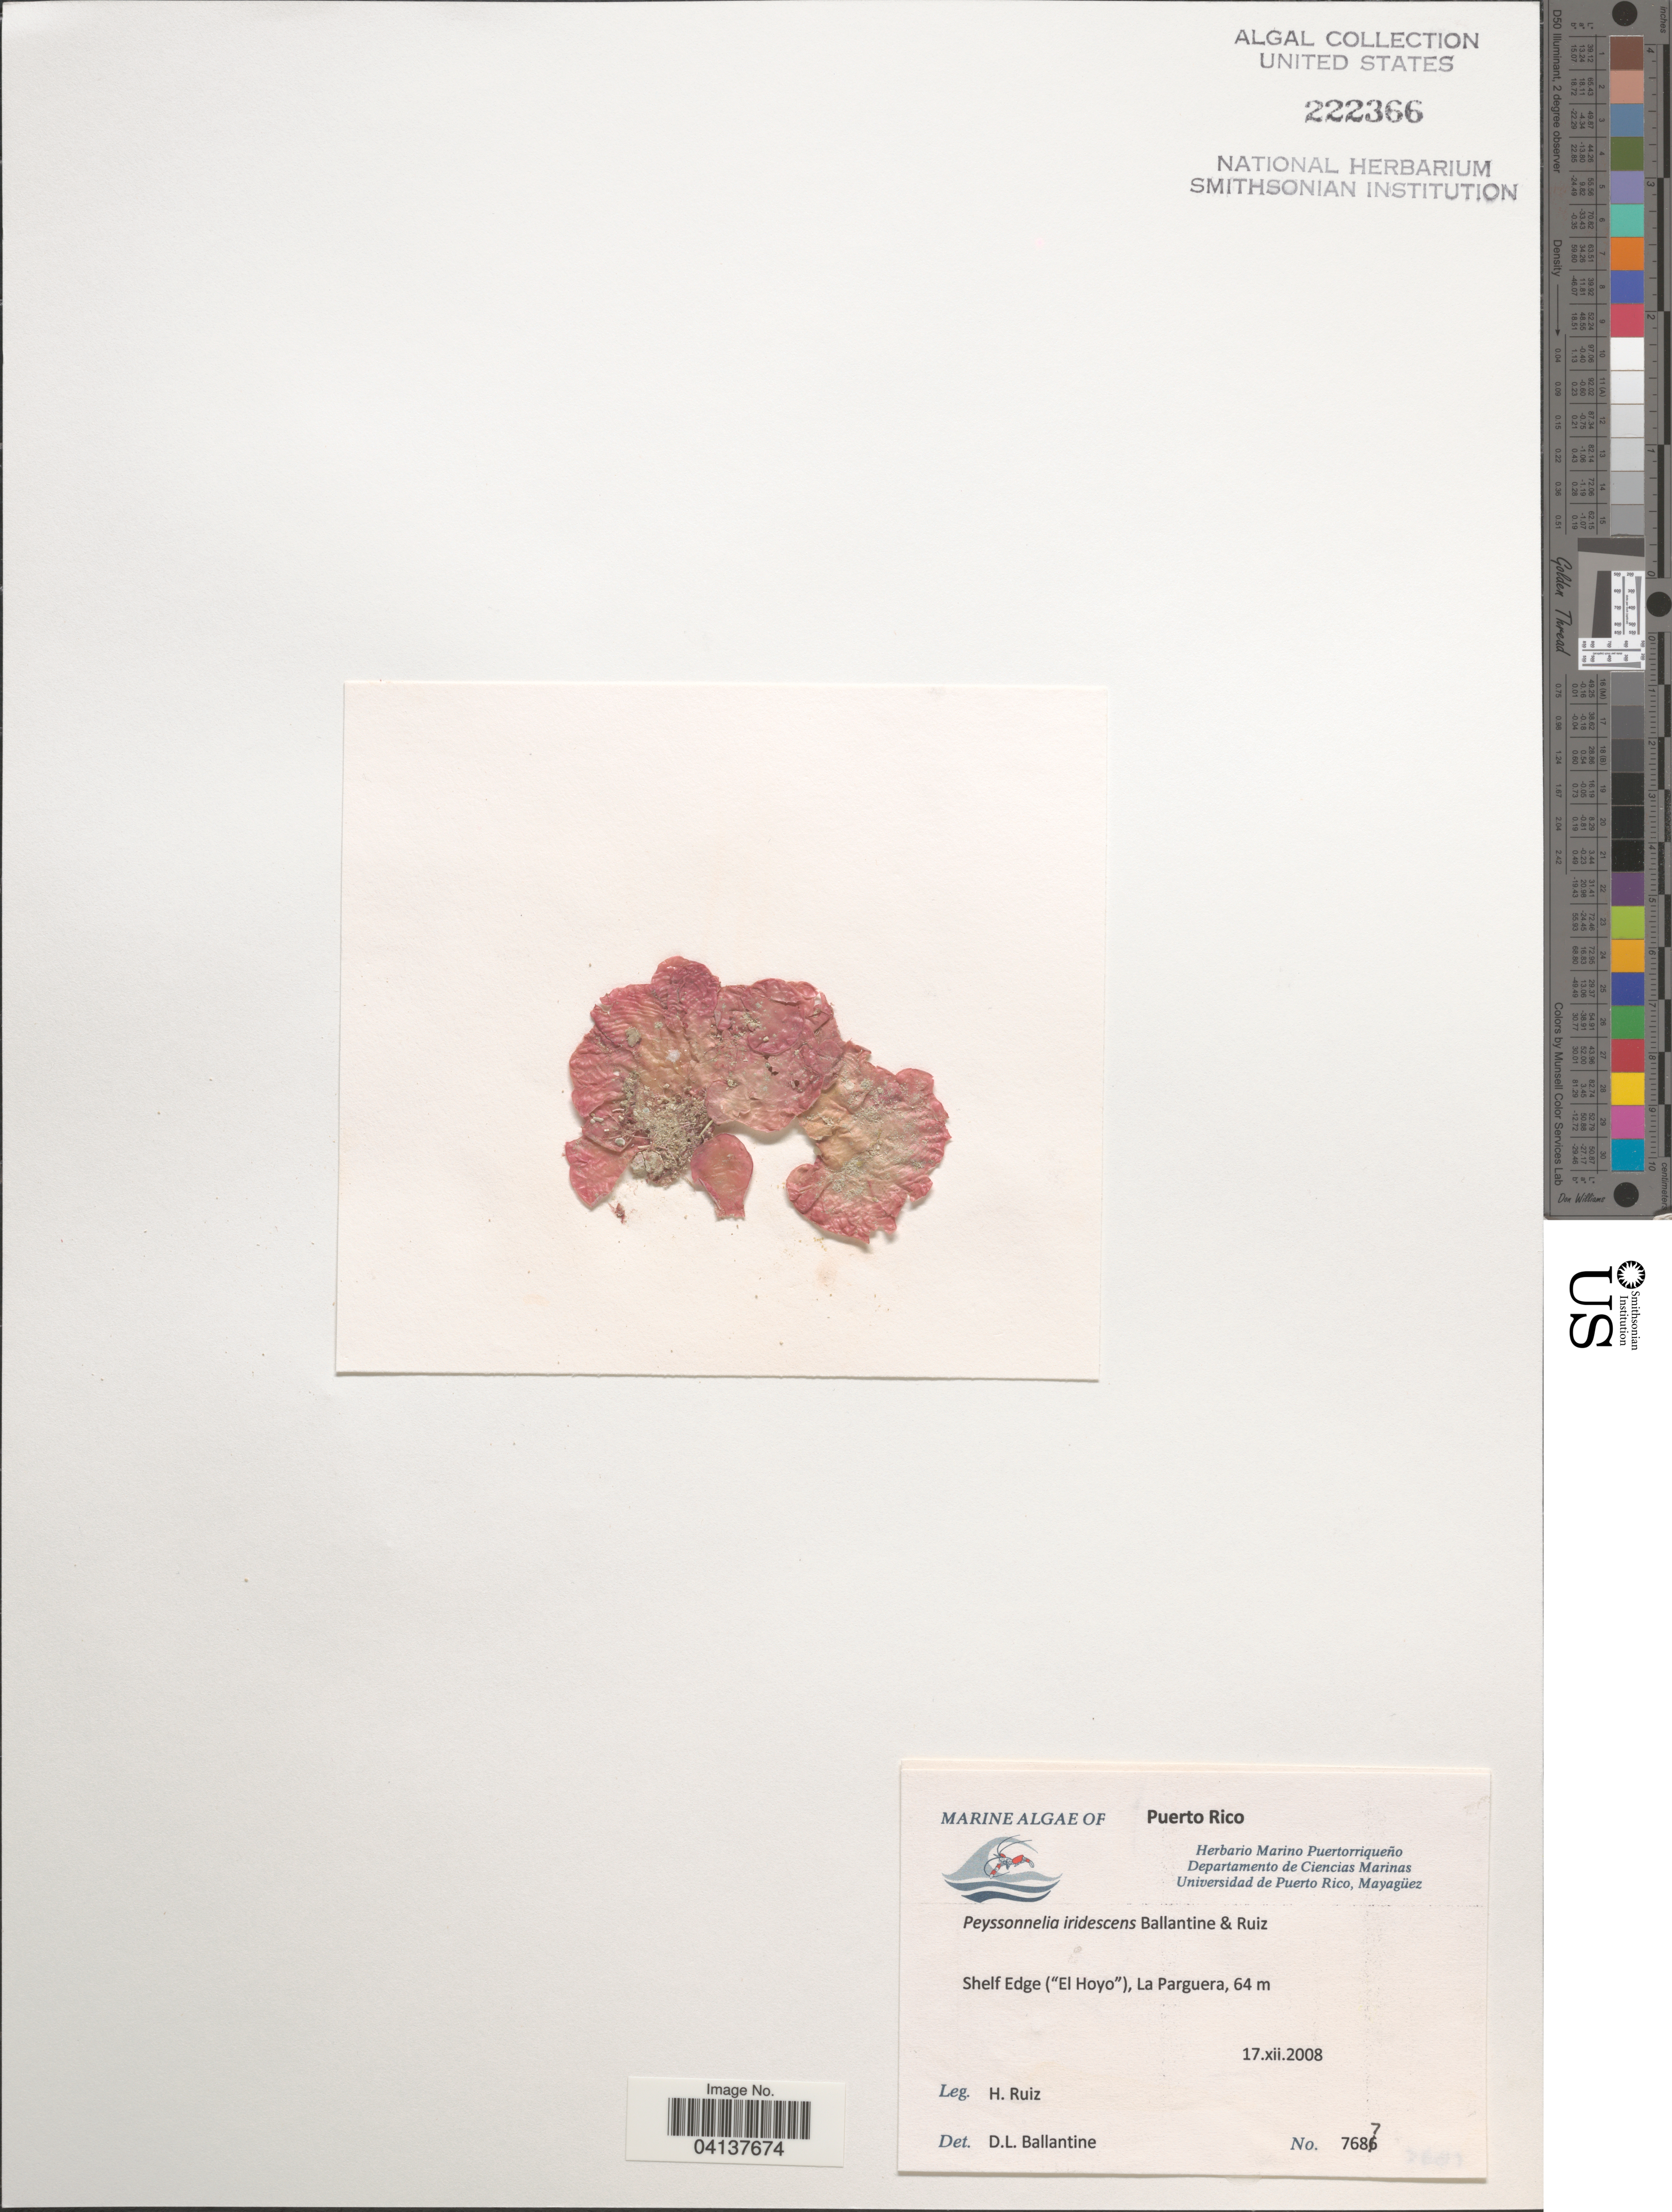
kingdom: Plantae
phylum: Rhodophyta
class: Florideophyceae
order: Peyssonneliales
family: Peyssonneliaceae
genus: Peyssonnelia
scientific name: Peyssonnelia iridescens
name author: D.L. Ballant. & H.Ruiz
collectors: H. Ruiz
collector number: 7687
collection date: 2008-12-17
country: Puerto Rico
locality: Shelf Edge ("El Hoyo"), La Parguera.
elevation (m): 64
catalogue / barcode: US 222366